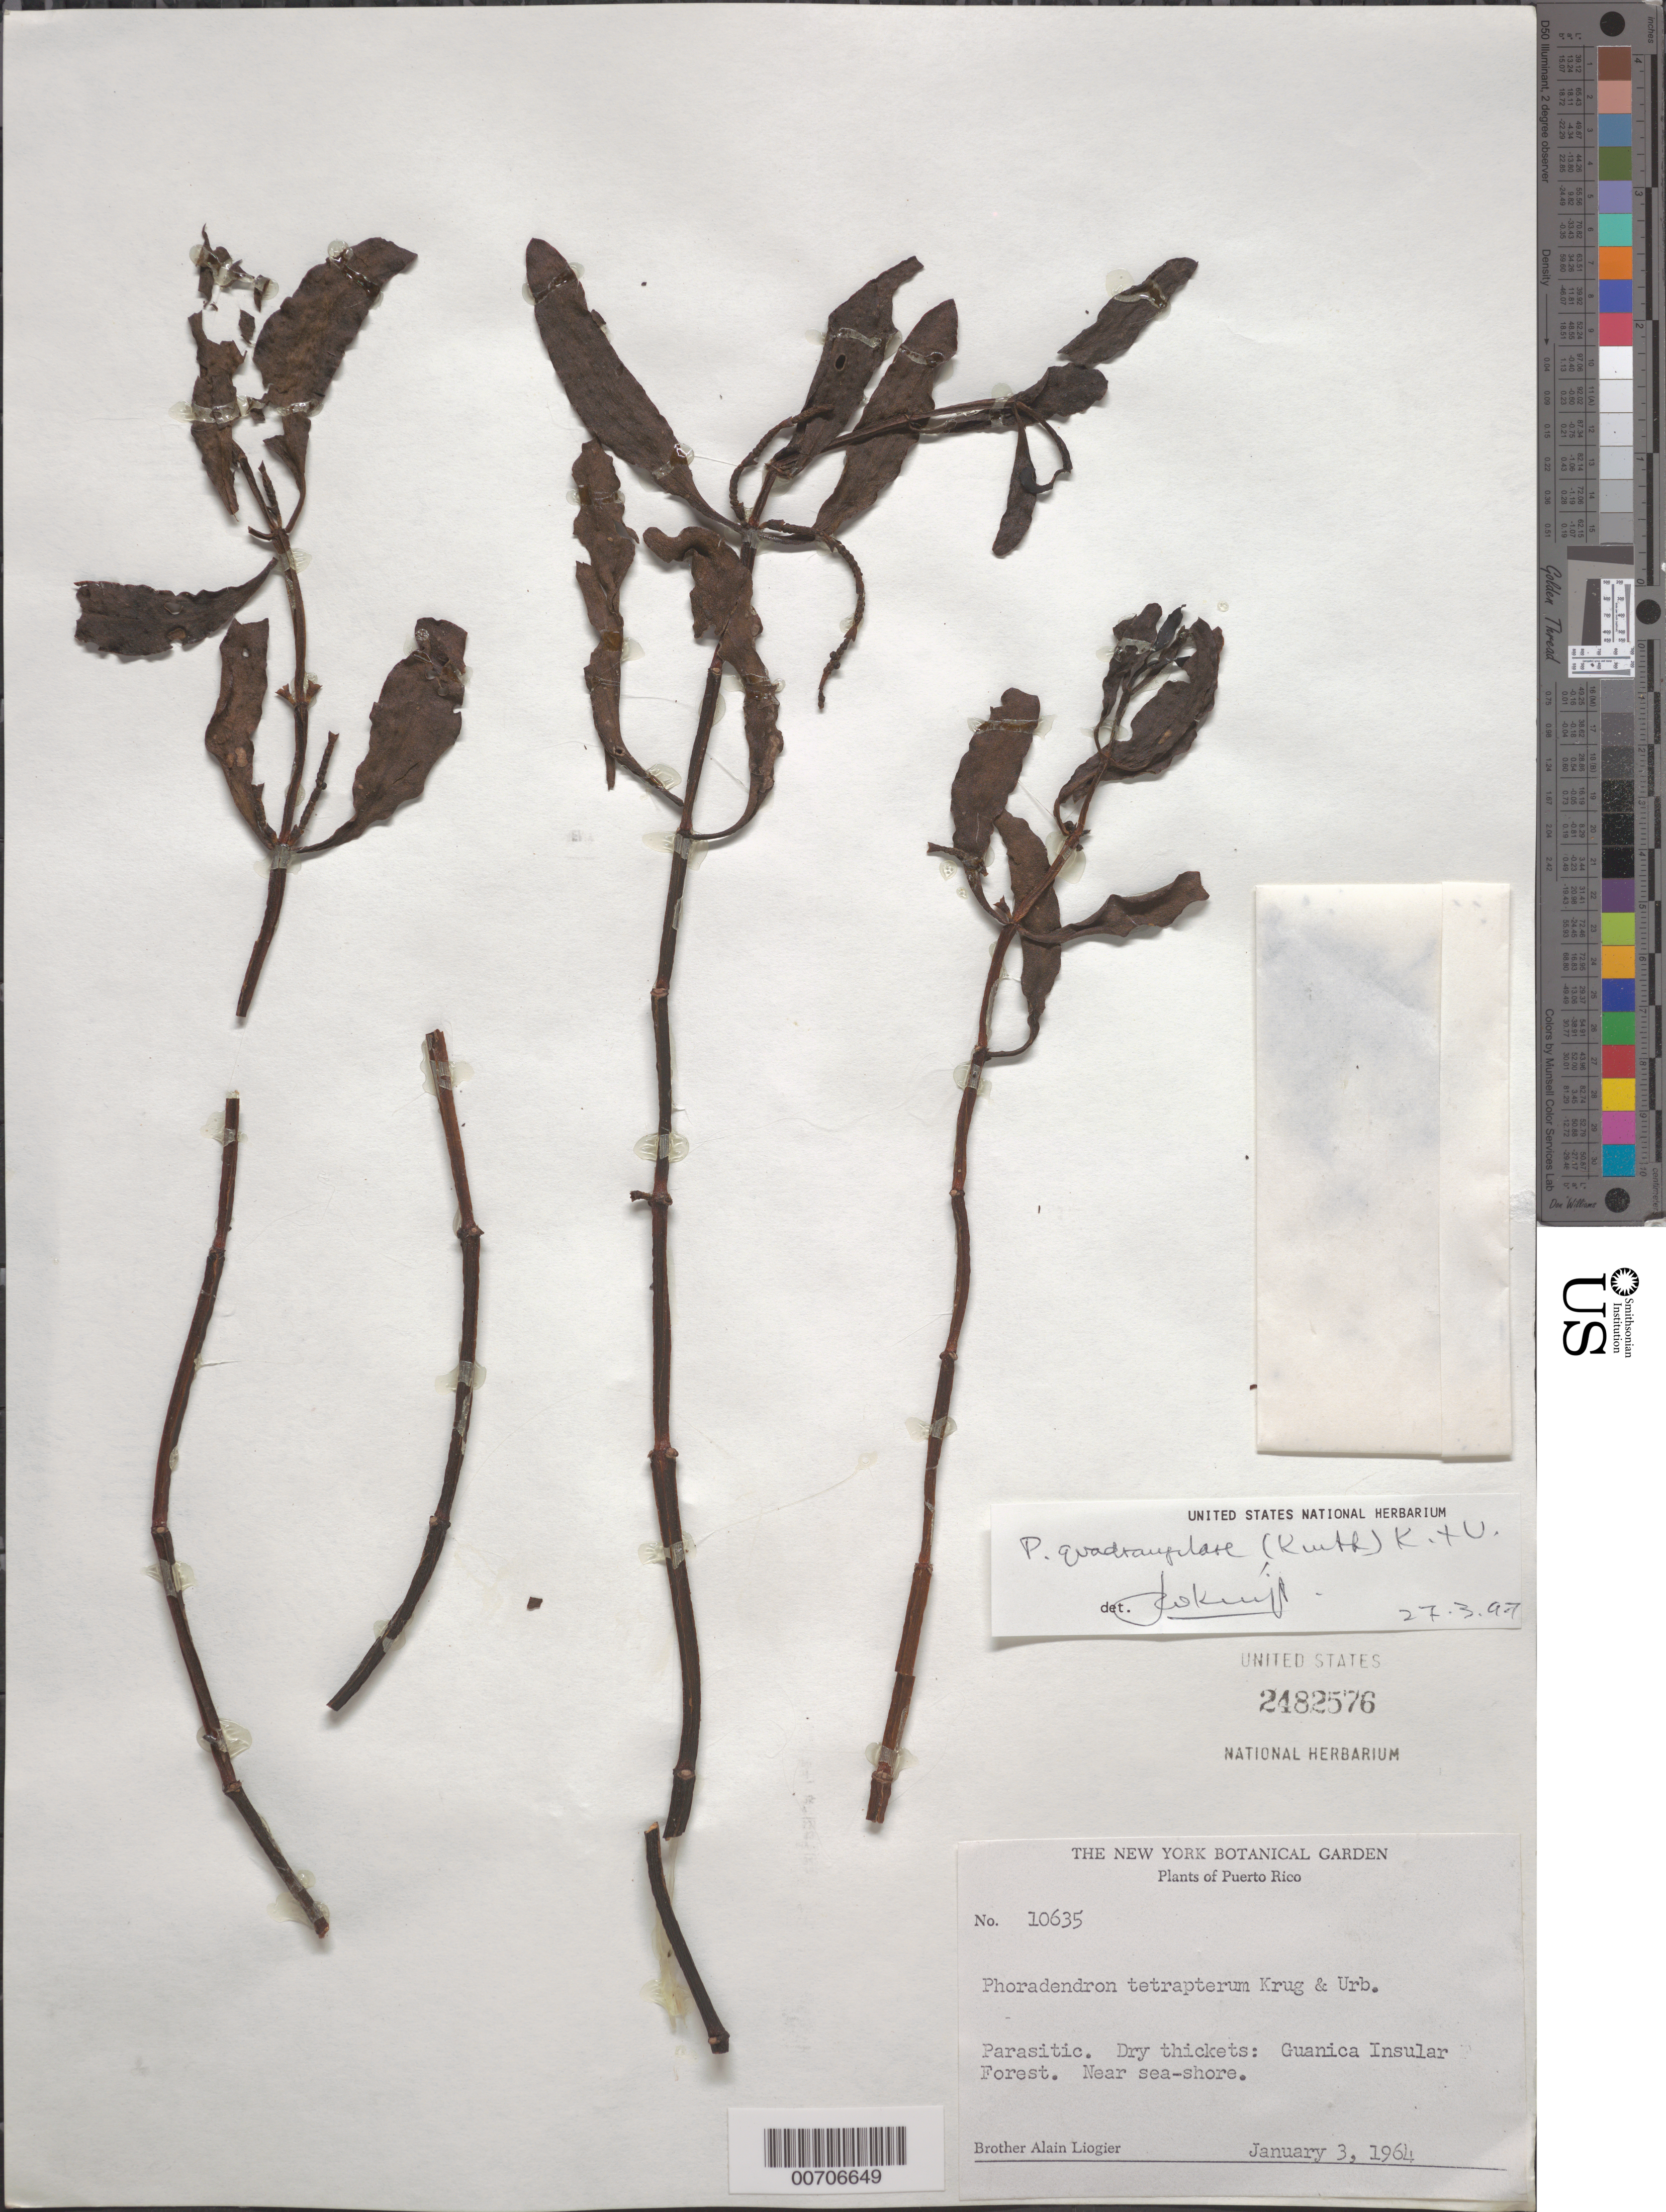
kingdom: Plantae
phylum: Tracheophyta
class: Magnoliopsida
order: Santalales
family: Viscaceae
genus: Phoradendron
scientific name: Phoradendron quadrangulare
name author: (Kunth) Griseb.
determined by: Kuijt, Job, (CANADA)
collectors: A. H. Liogier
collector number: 10635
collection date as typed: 03 Jan 1964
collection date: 1964-01-03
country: Puerto Rico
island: Greater Antilles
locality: Guanica Insular Forest, near sea-shore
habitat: Dry thickets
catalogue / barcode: US 2482576